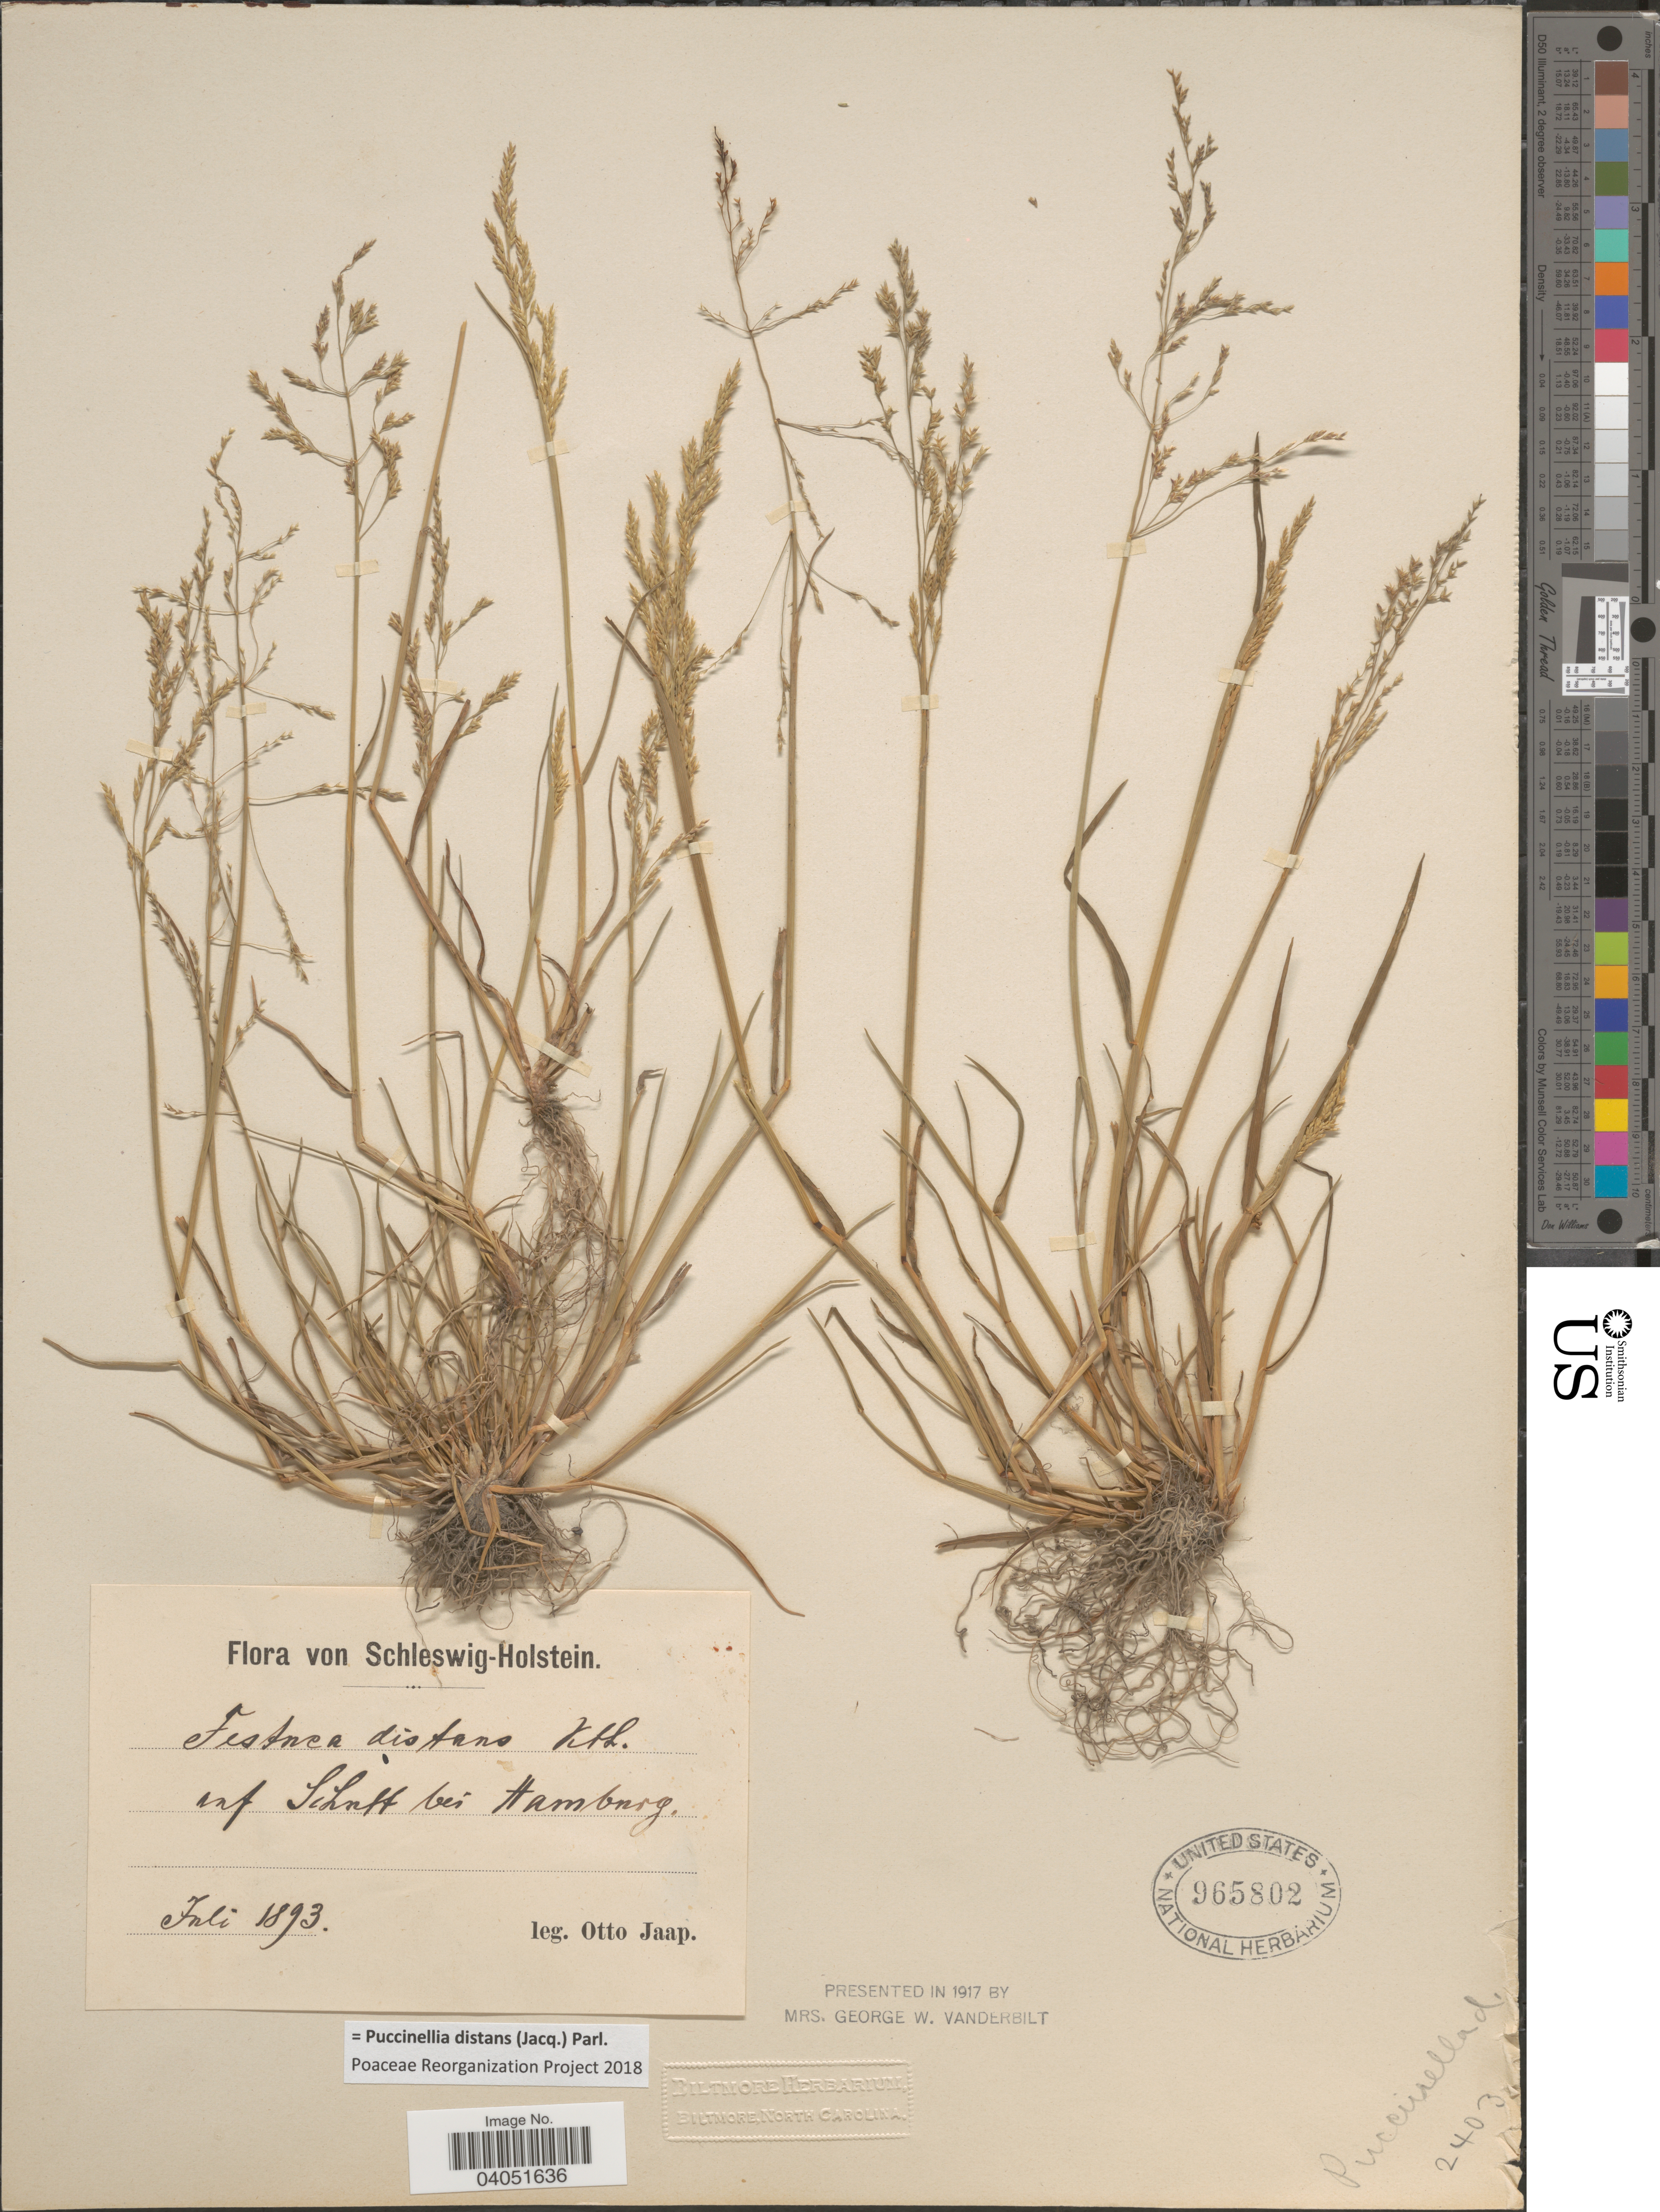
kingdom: Plantae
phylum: Tracheophyta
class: Liliopsida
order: Poales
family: Poaceae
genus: Puccinellia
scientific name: Puccinellia distans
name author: (Jacq.) Parl.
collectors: O. Jaap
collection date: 1893-07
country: Germany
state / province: Schleswig-Holstein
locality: Auf Schutt bei Hamburg.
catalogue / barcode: US 965802